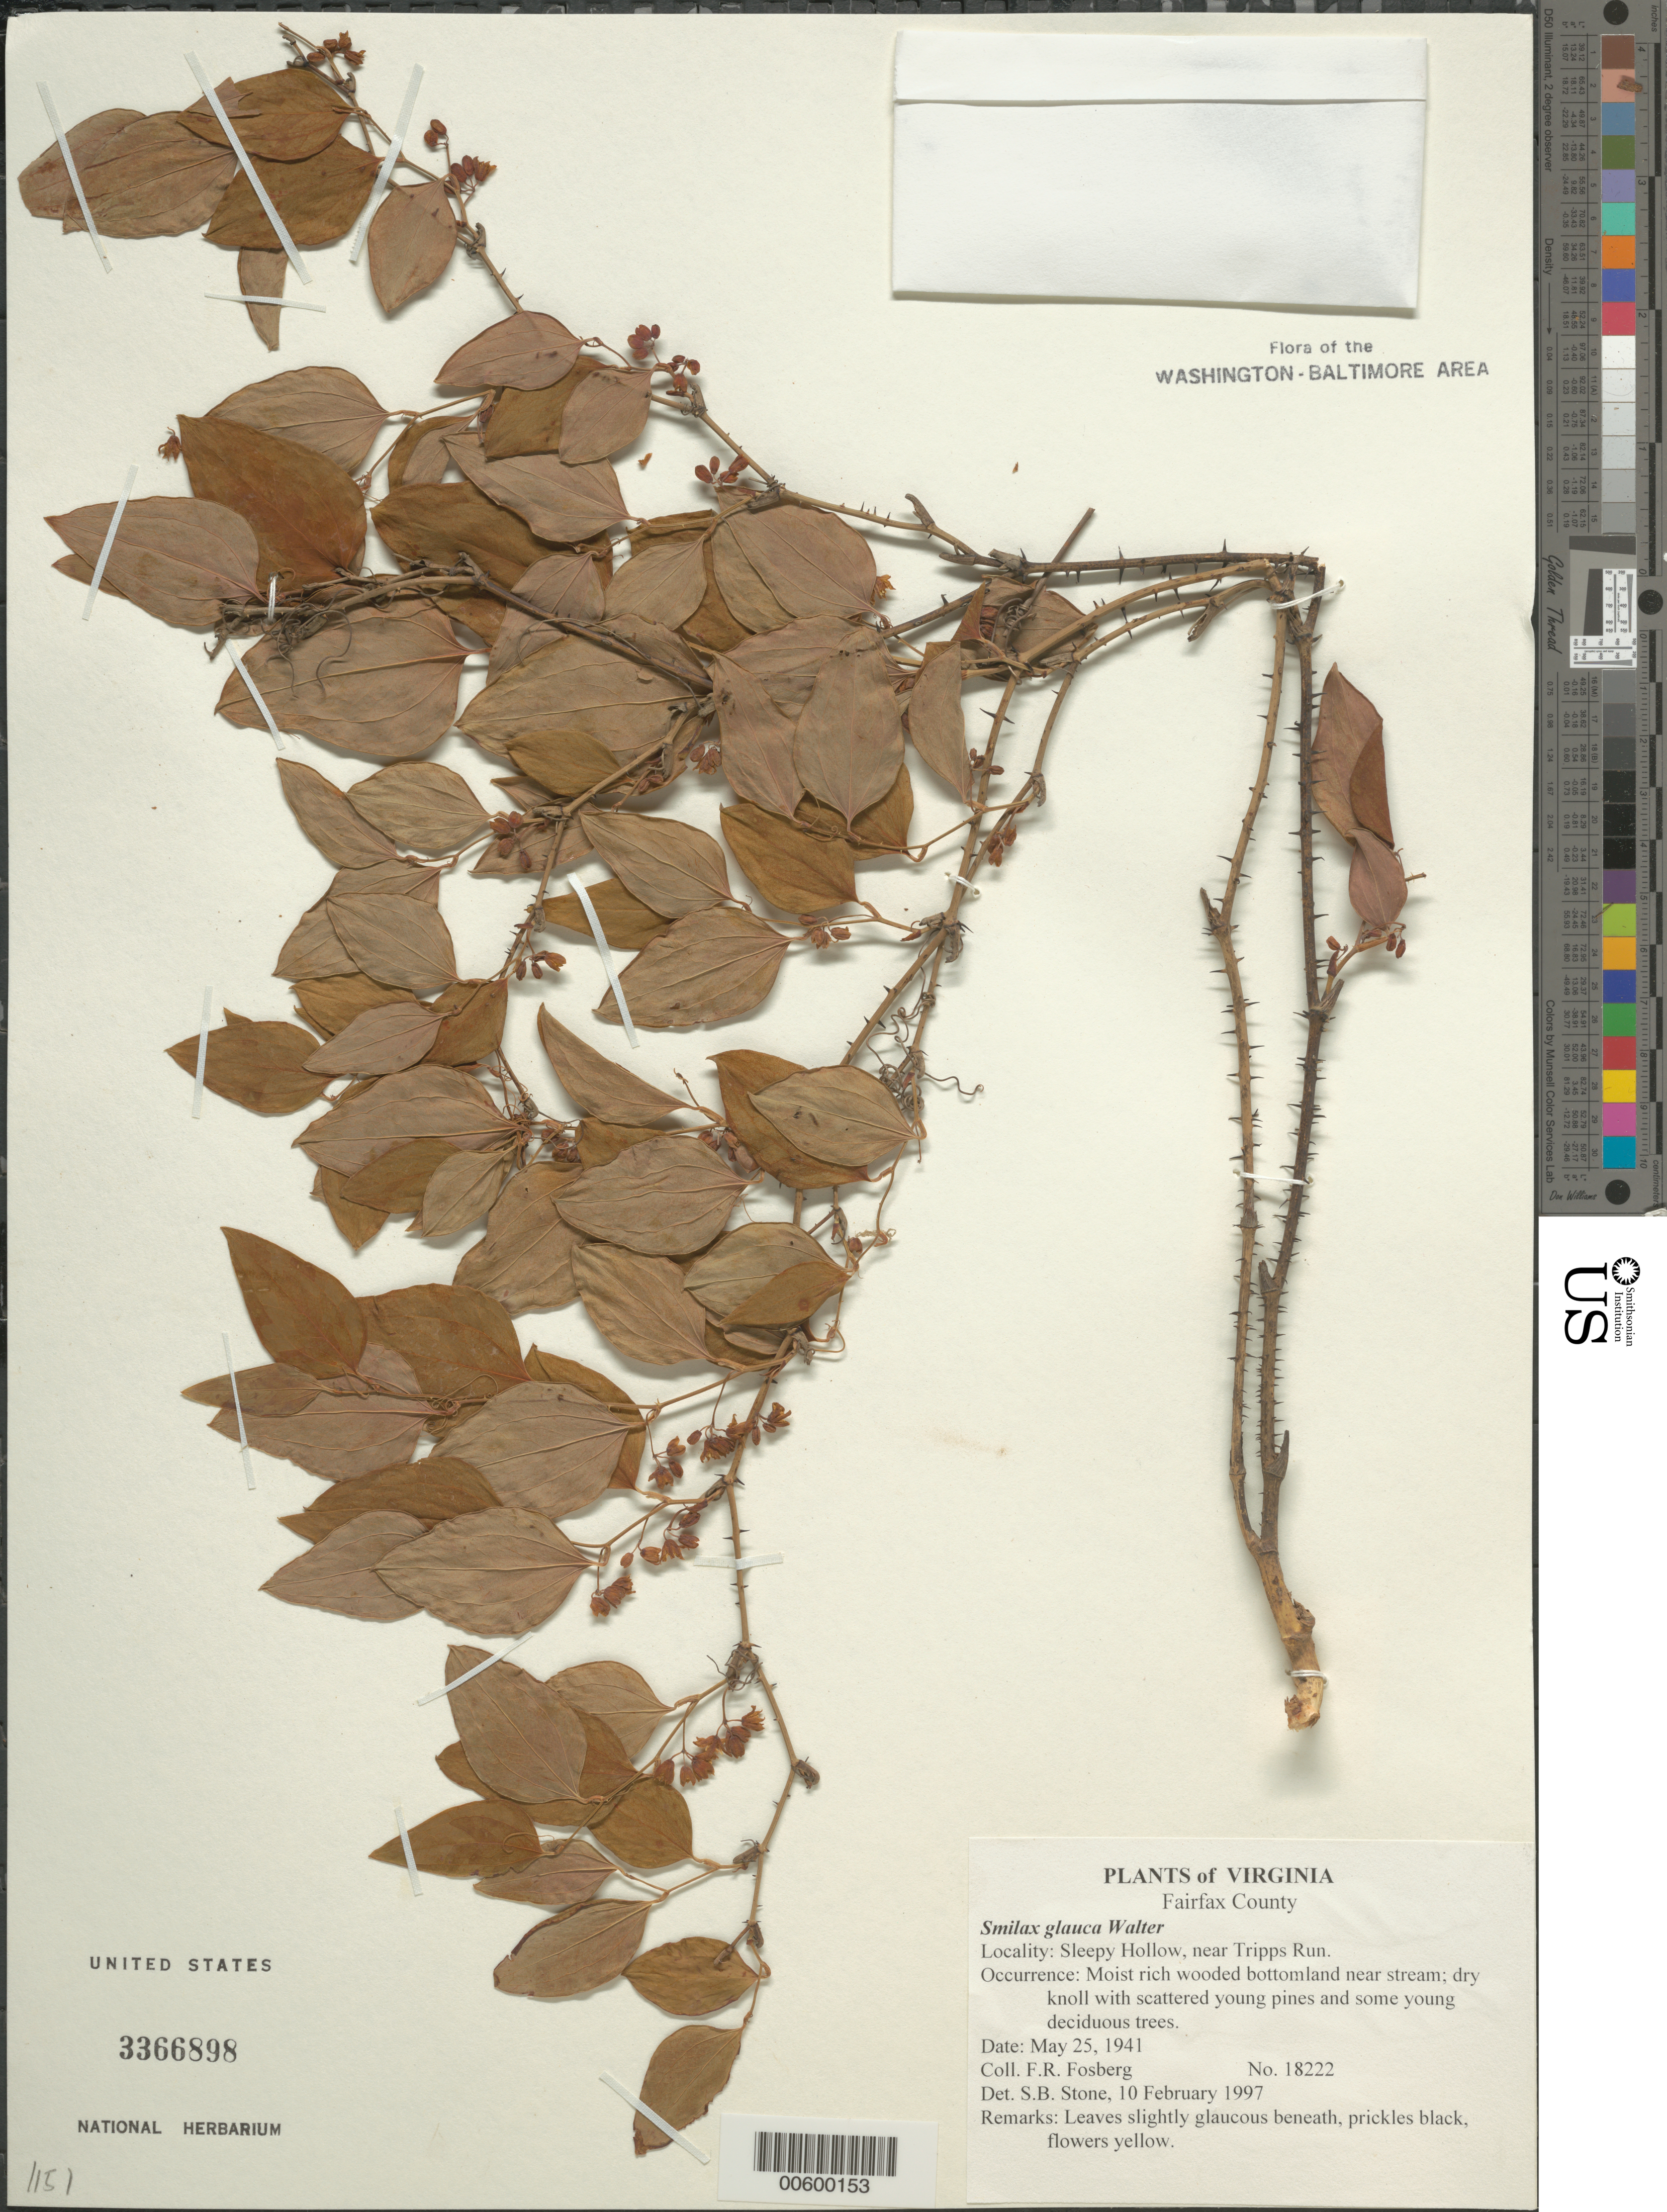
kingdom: Plantae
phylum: Tracheophyta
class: Liliopsida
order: Liliales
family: Smilacaceae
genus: Smilax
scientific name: Smilax glauca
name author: Walter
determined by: Stone, S. B.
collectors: F. R. Fosberg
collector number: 18222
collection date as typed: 25 May 1941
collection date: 1941-05-25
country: United States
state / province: Virginia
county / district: Fairfax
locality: Sleepy Hollow, near Tripps Run.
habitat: Moist rich wooded bottomland near stream; dry knoll with scattered young pines and some young deciduous trees.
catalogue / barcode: US 3366898